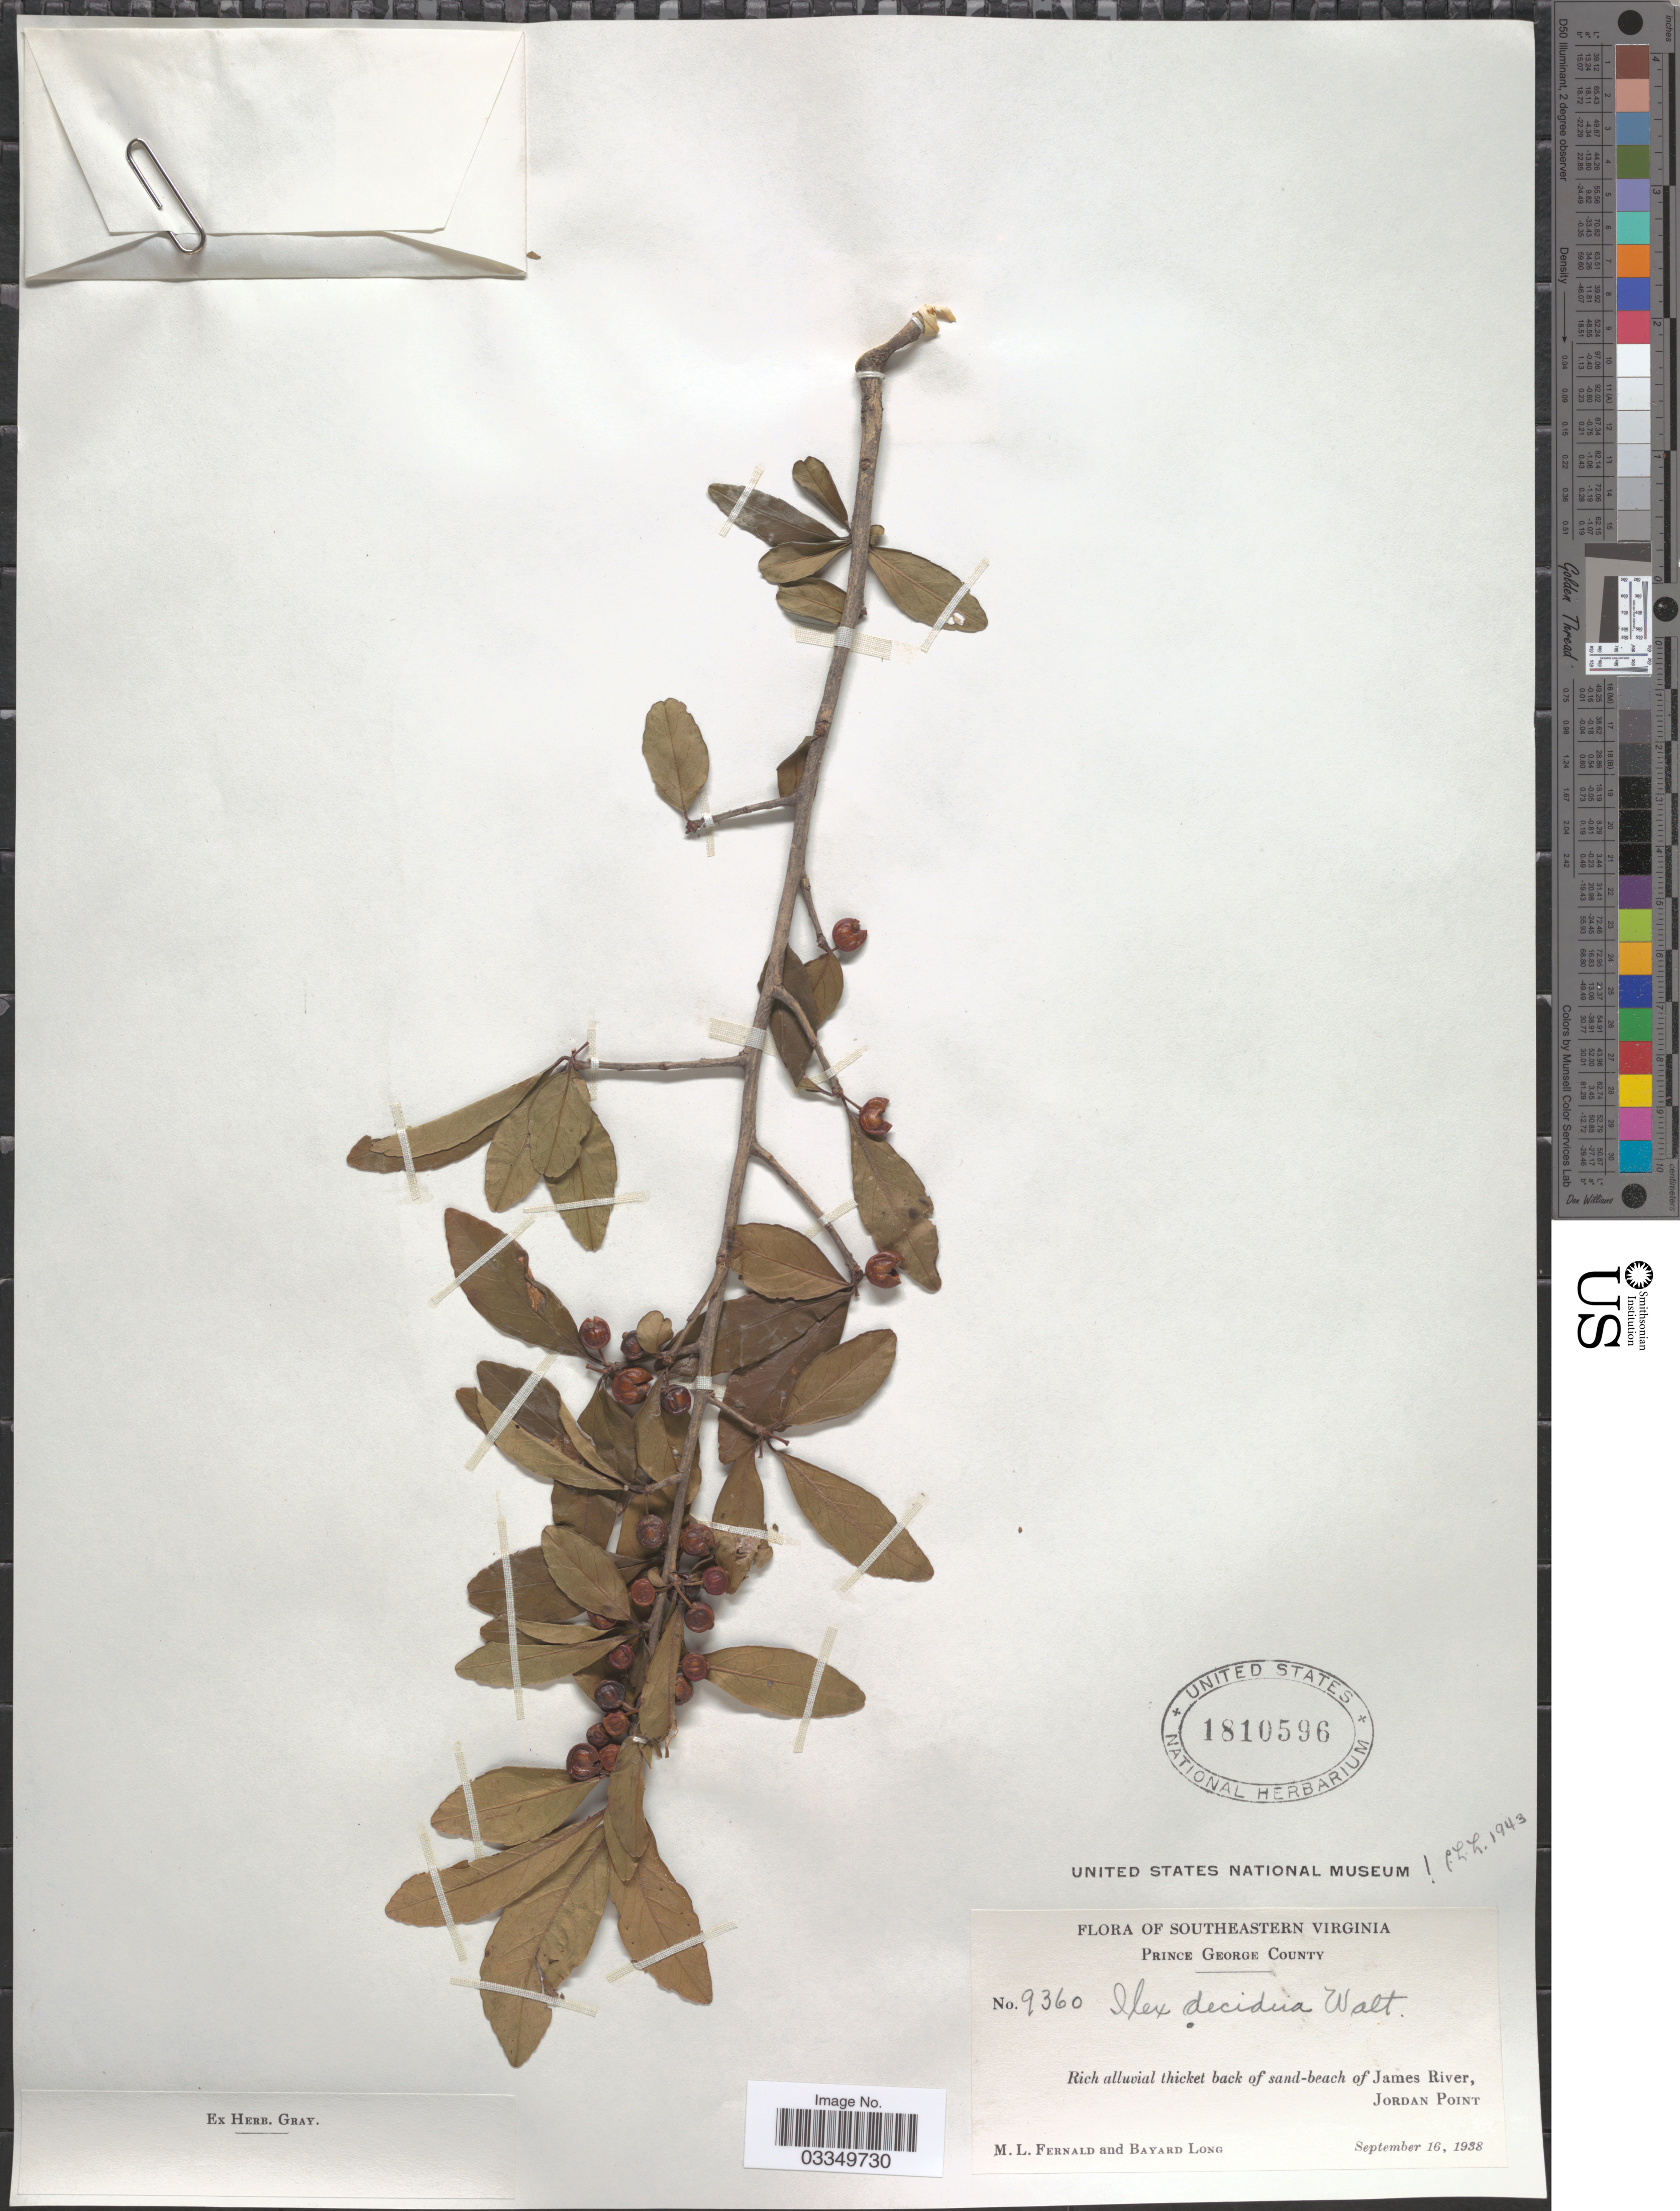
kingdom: Plantae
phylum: Tracheophyta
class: Magnoliopsida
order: Aquifoliales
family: Aquifoliaceae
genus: Ilex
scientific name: Ilex decidua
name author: Walter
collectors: M. L. Fernald & B. Long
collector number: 9360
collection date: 1938-09-16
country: United States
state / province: Virginia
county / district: Prince George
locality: Southeastern Virginia. Prince George County. Rich alluvial thicket back of sand-beach of James River, Jordan Point.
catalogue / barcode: US 1810596